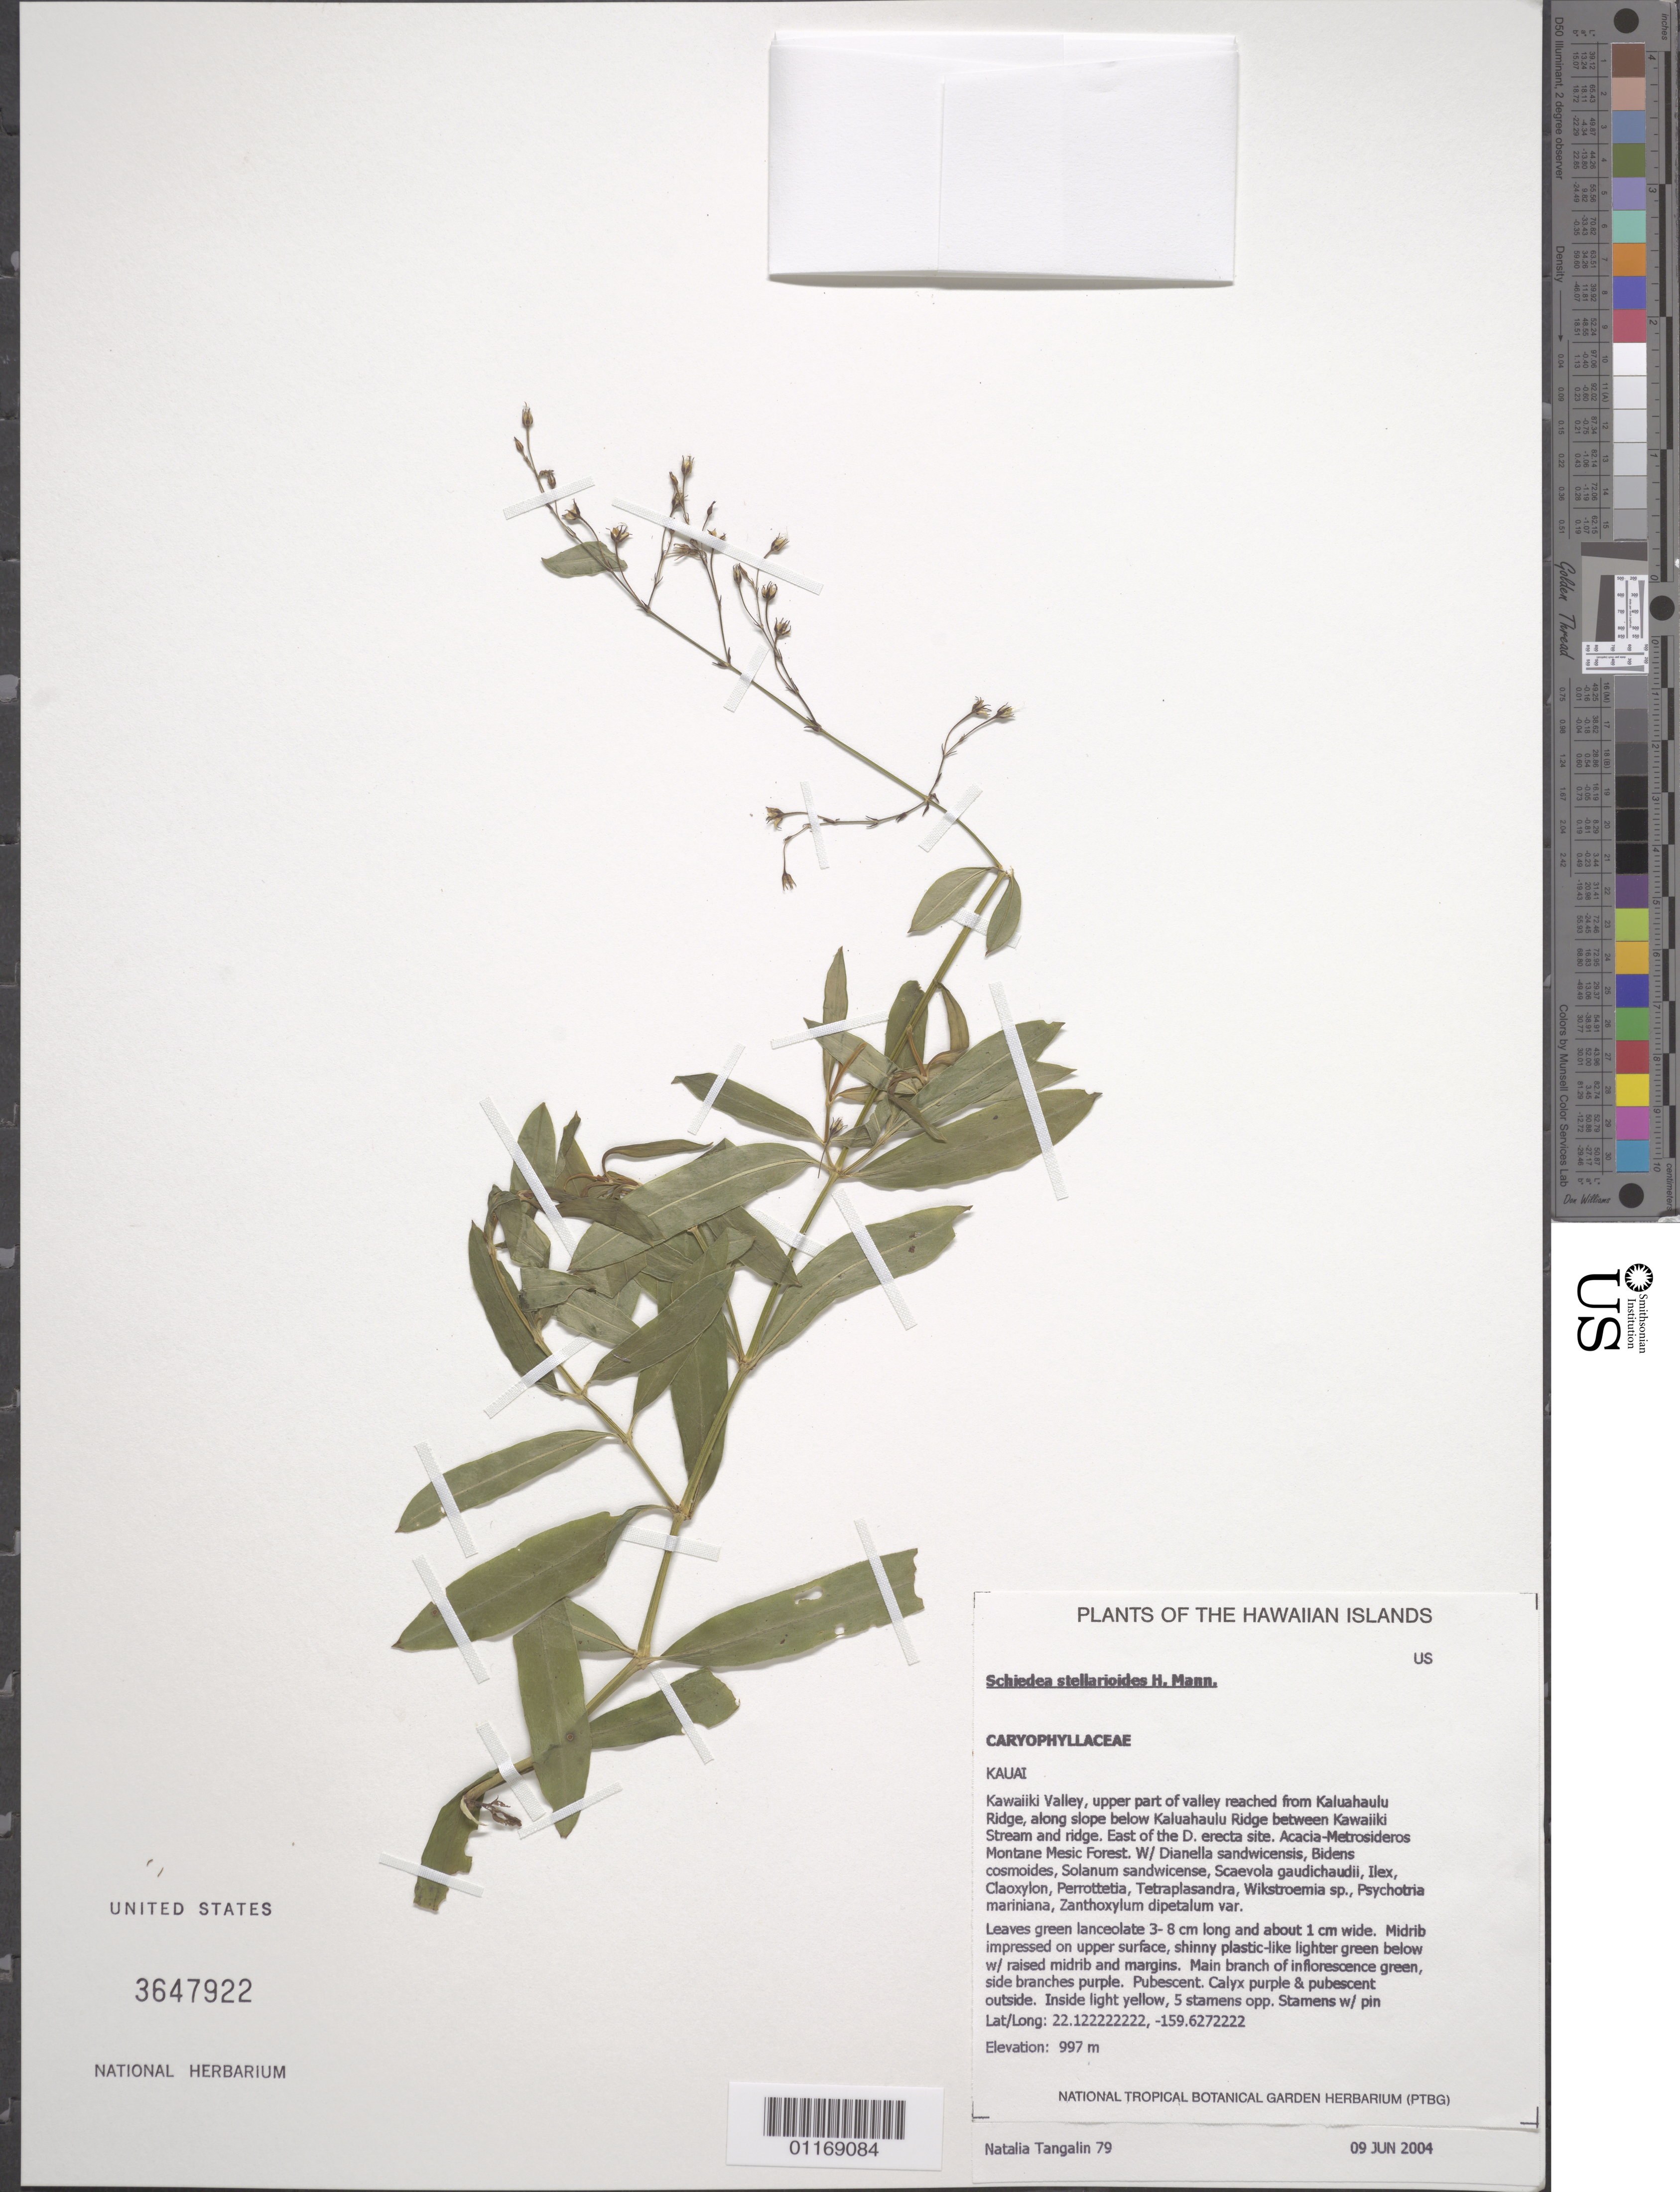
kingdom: Plantae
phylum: Tracheophyta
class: Magnoliopsida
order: Caryophyllales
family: Caryophyllaceae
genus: Schiedea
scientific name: Schiedea stellarioides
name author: H. Mann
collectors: N. Tangalin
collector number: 79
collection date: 2004-06-09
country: United States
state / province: Hawaii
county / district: Kauai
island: Kaua'i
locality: Kawaiiki Valley, upper part of valley reached from Kaluahaulu Ridge, along slope below Kaluahaulu Ridge between Kawaiiki Stream and ridge, east of the D. erecta site.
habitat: Montane mesic forest.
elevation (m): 997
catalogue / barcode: US 3647922